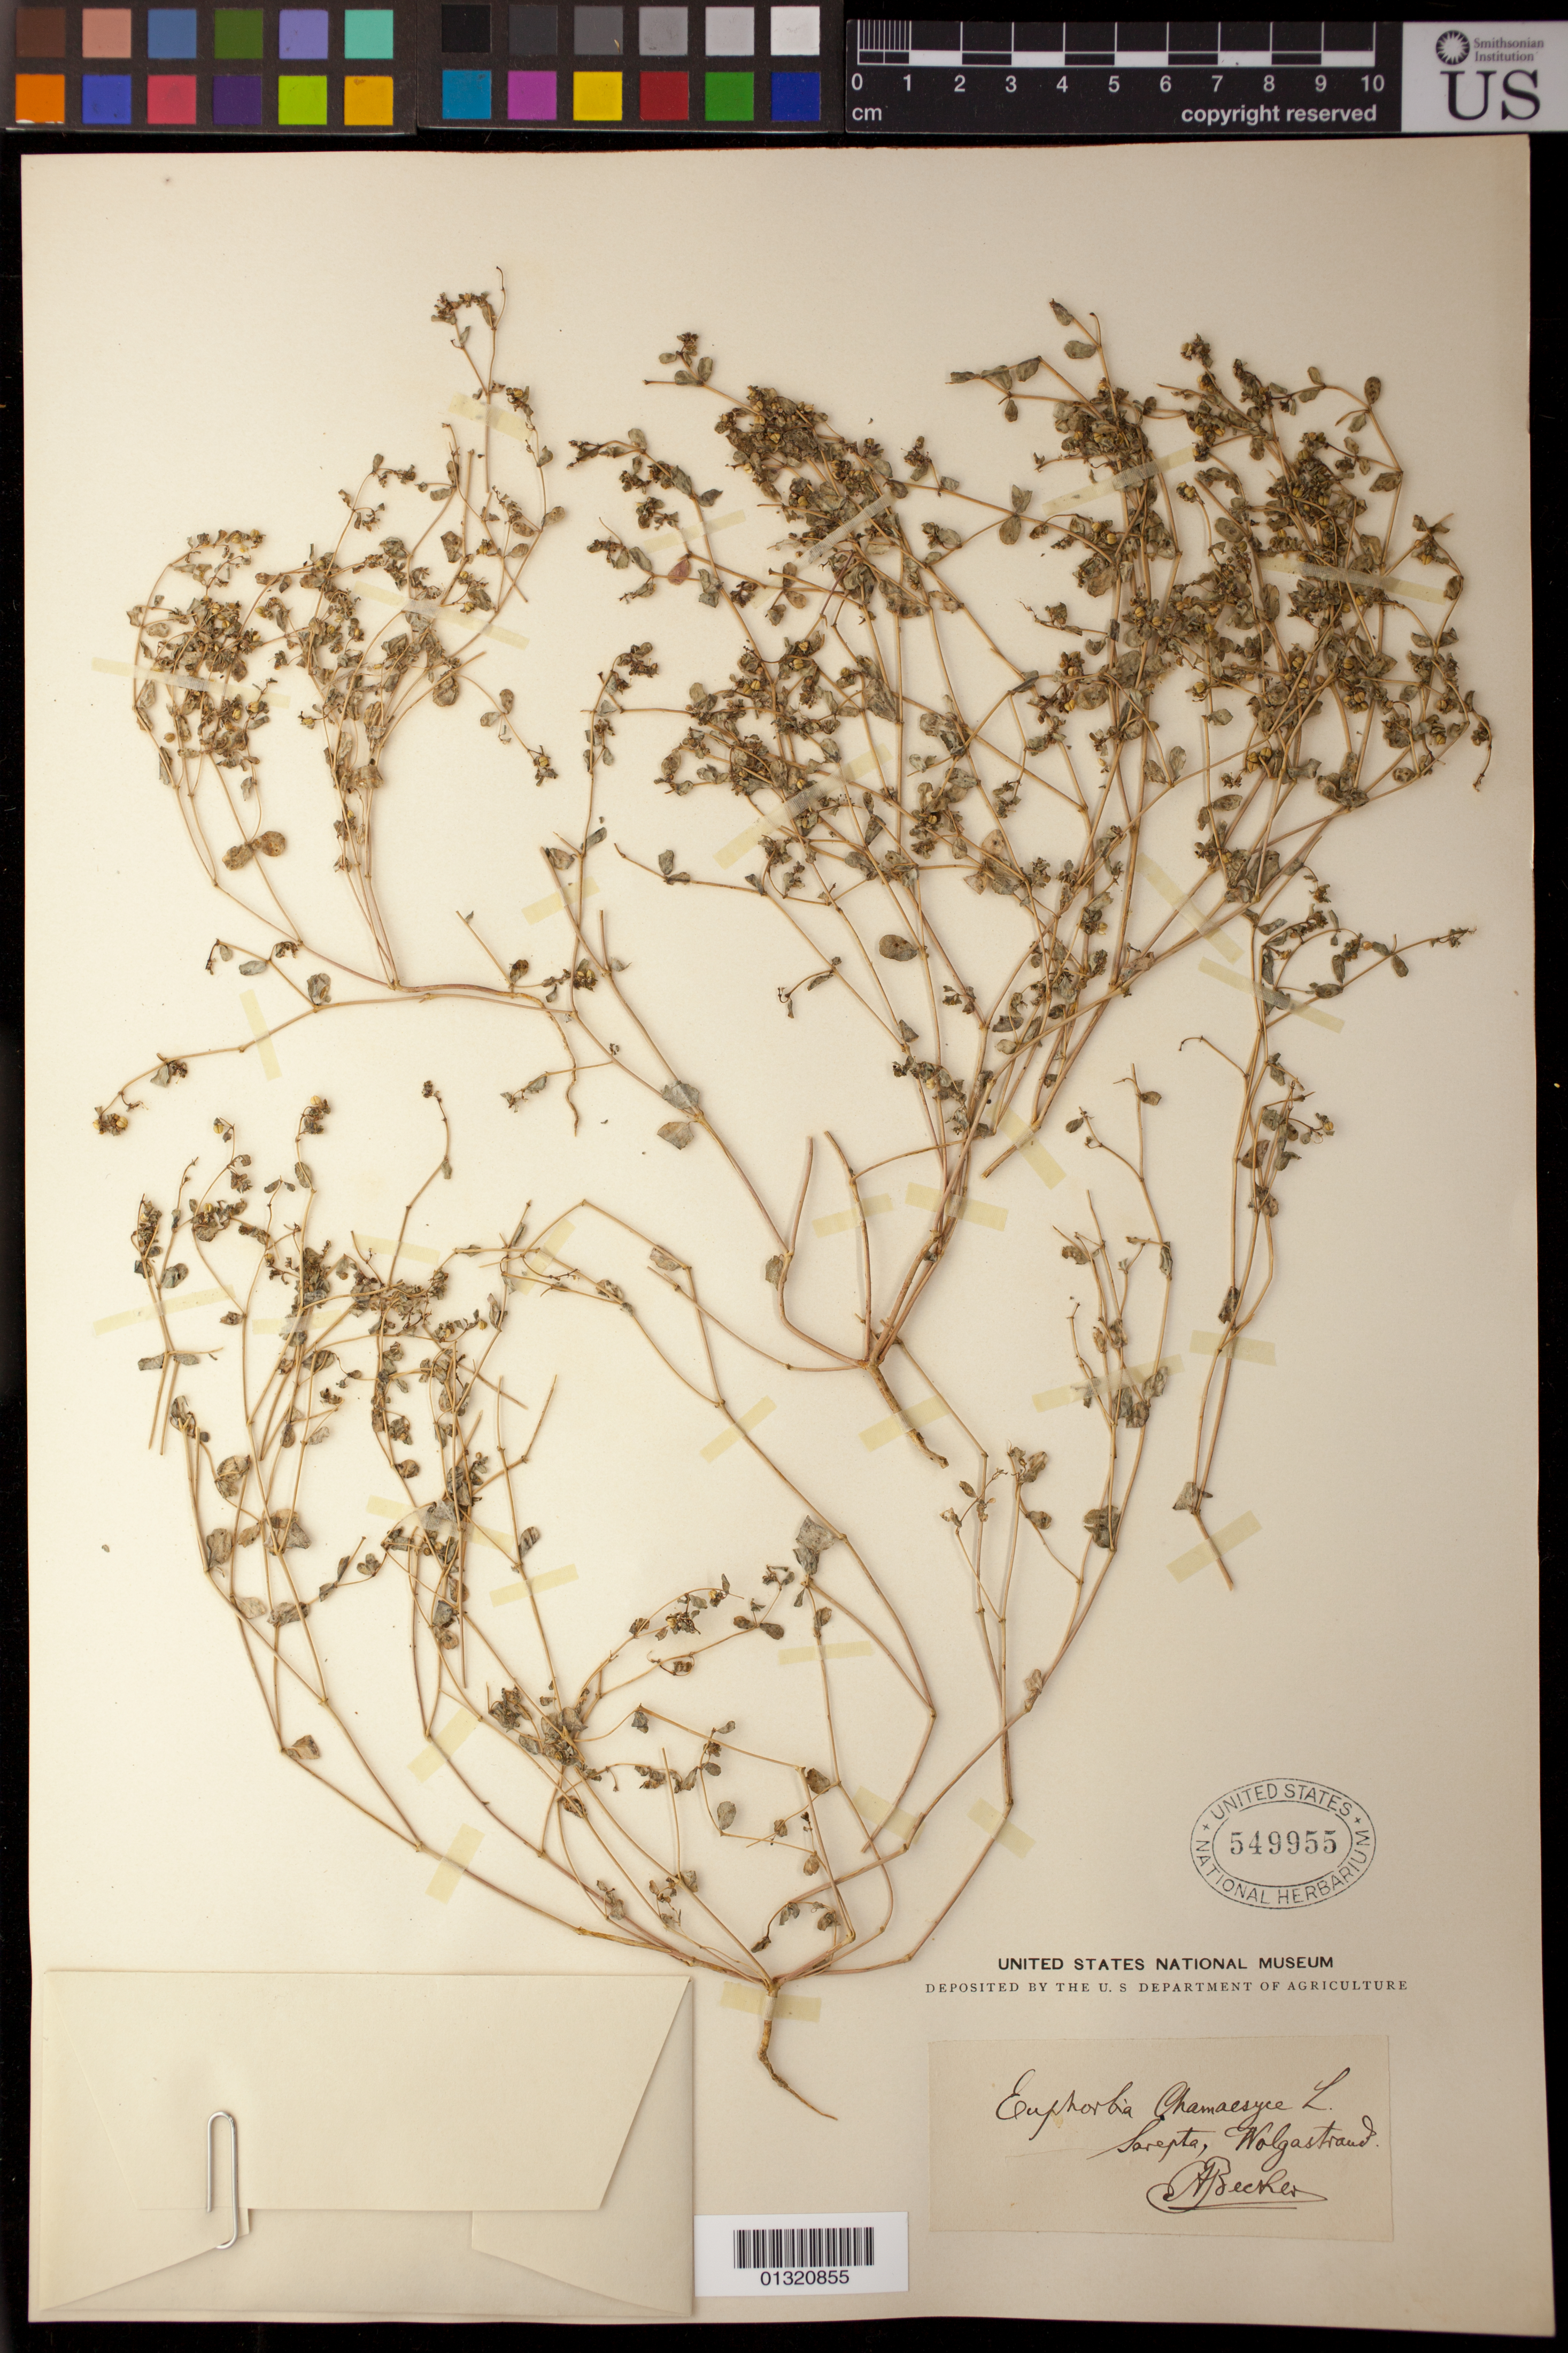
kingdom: Plantae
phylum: Tracheophyta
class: Magnoliopsida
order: Malpighiales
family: Euphorbiaceae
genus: Euphorbia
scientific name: Euphorbia chamaesyce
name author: L.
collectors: A. Becker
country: Russian Federation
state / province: Volgograd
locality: Sarepta, Volgastraud.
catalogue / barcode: US 549955